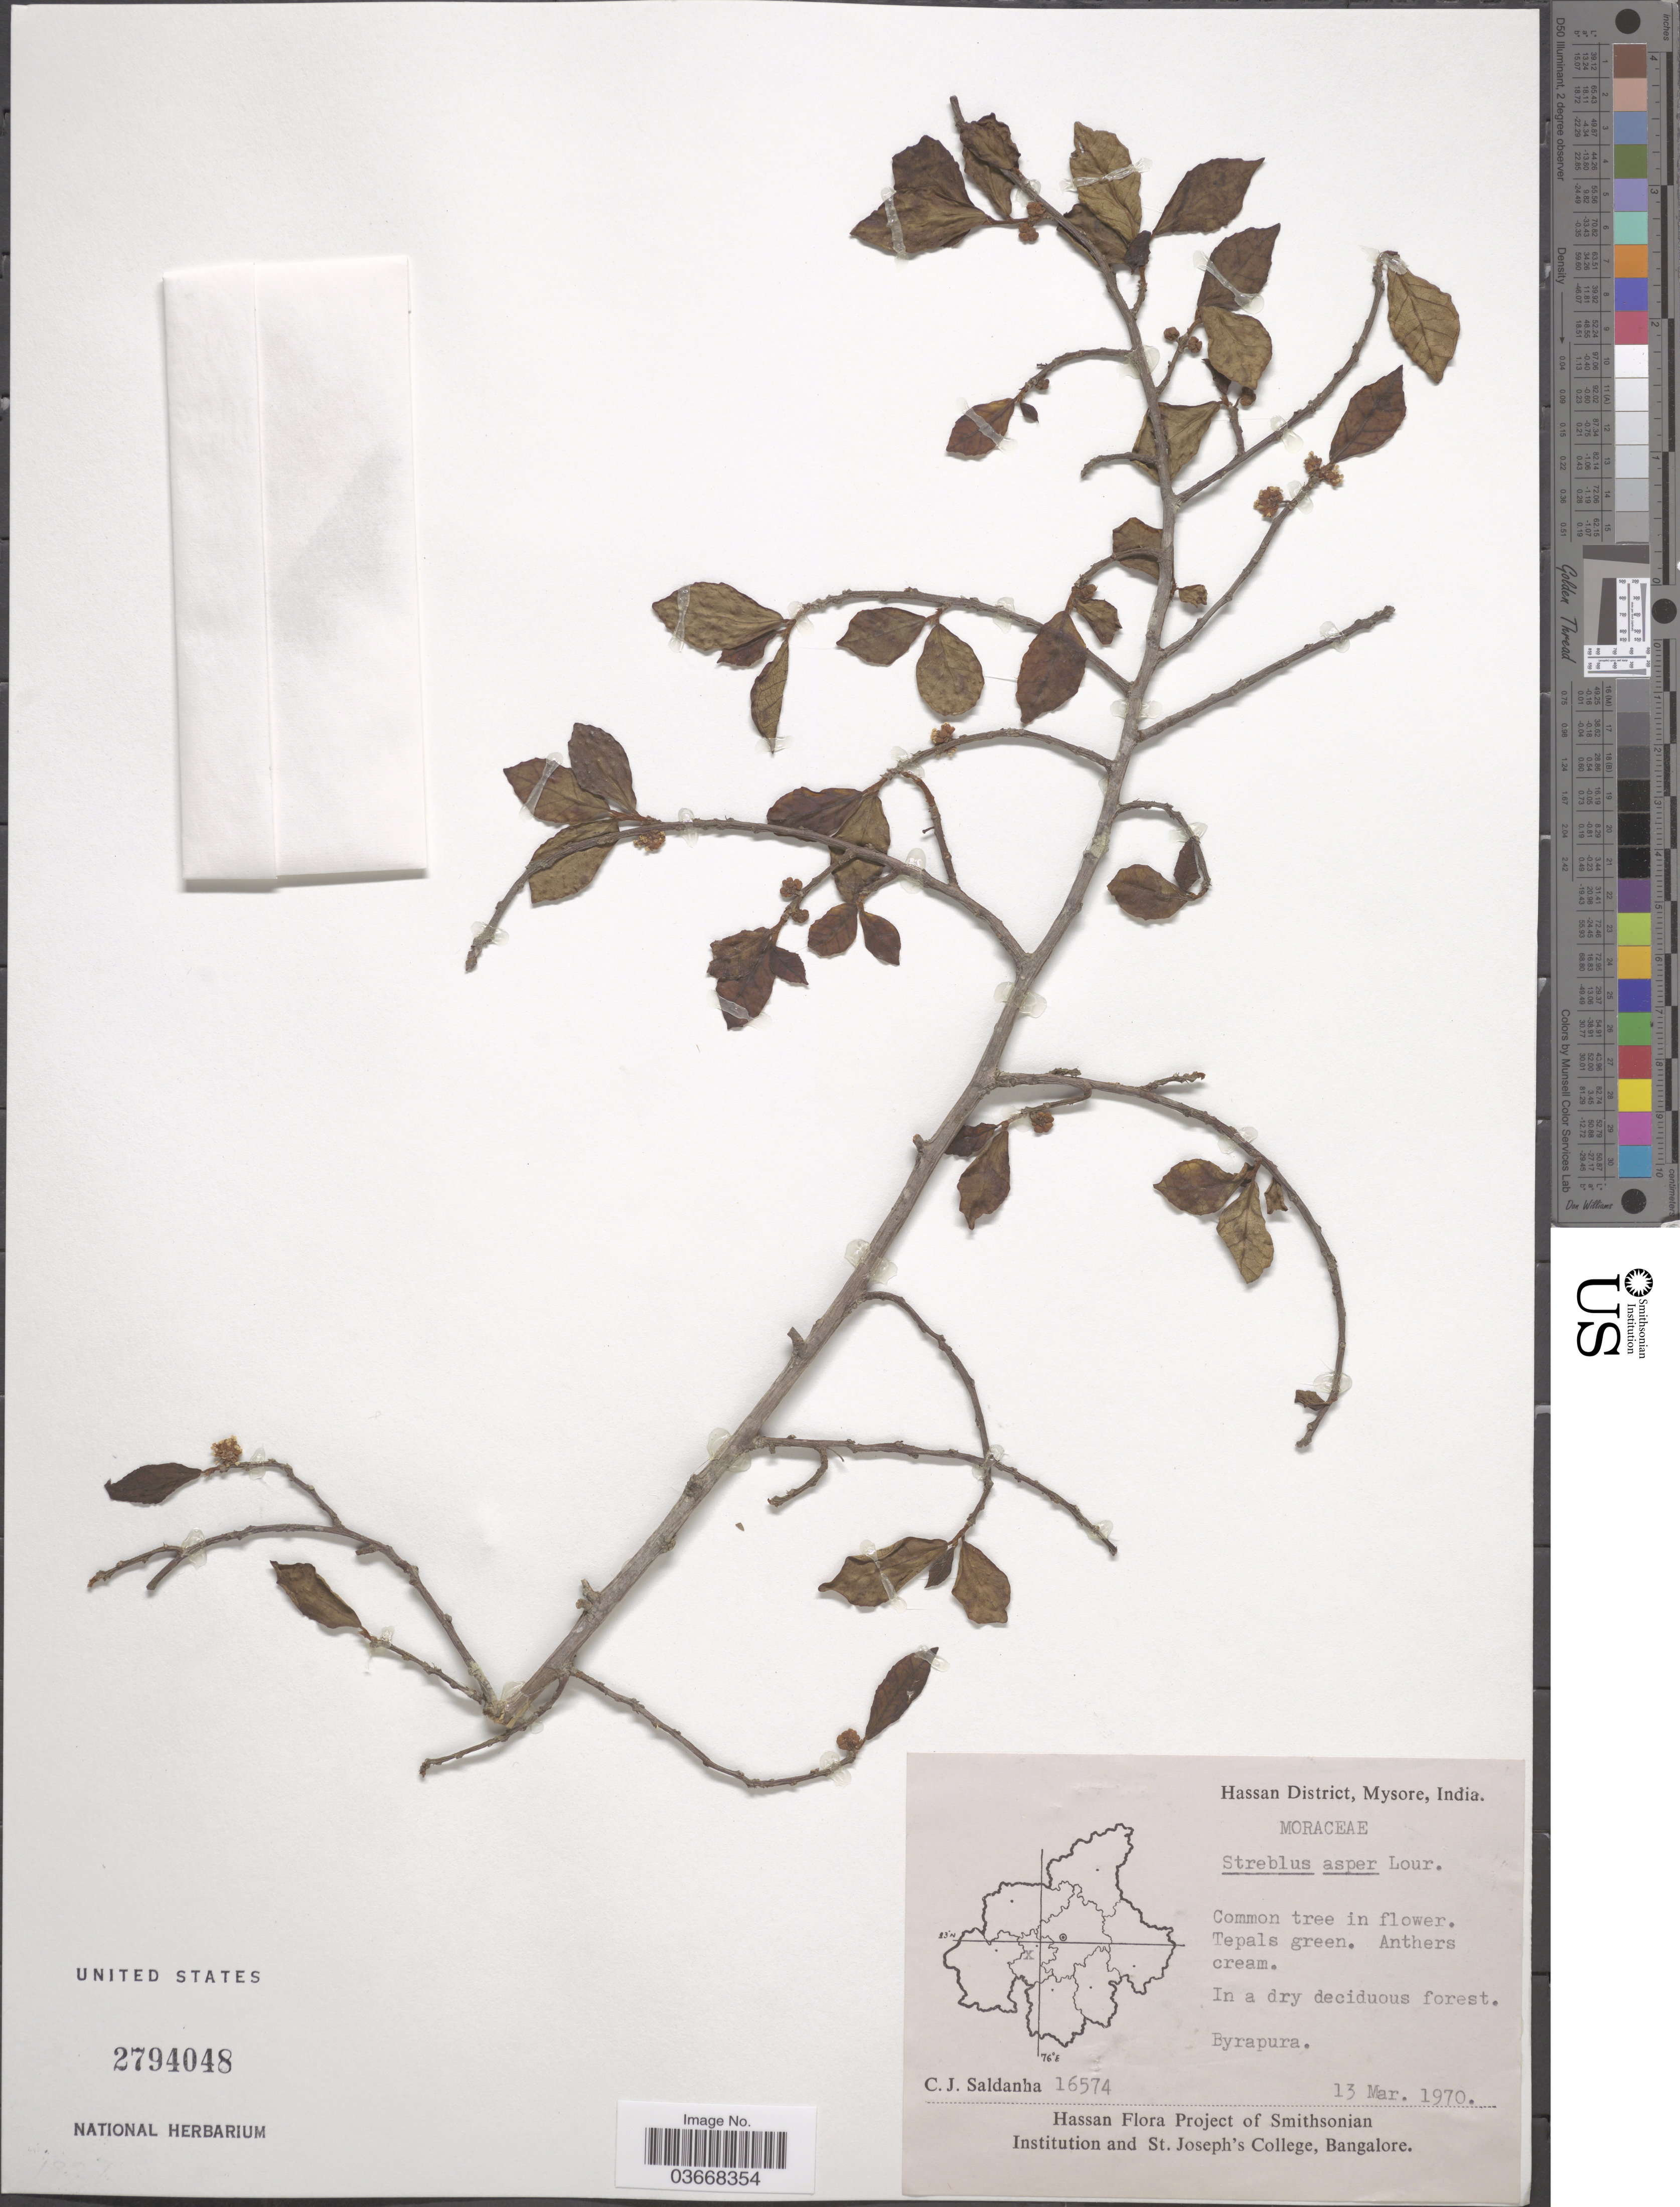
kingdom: Plantae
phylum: Tracheophyta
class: Magnoliopsida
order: Rosales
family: Moraceae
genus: Streblus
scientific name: Streblus asper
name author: Lour.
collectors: C. J. Saldanha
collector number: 16574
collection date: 1970-03-13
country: India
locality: Hassan District, Mysore. Byrapura.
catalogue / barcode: US 2794048